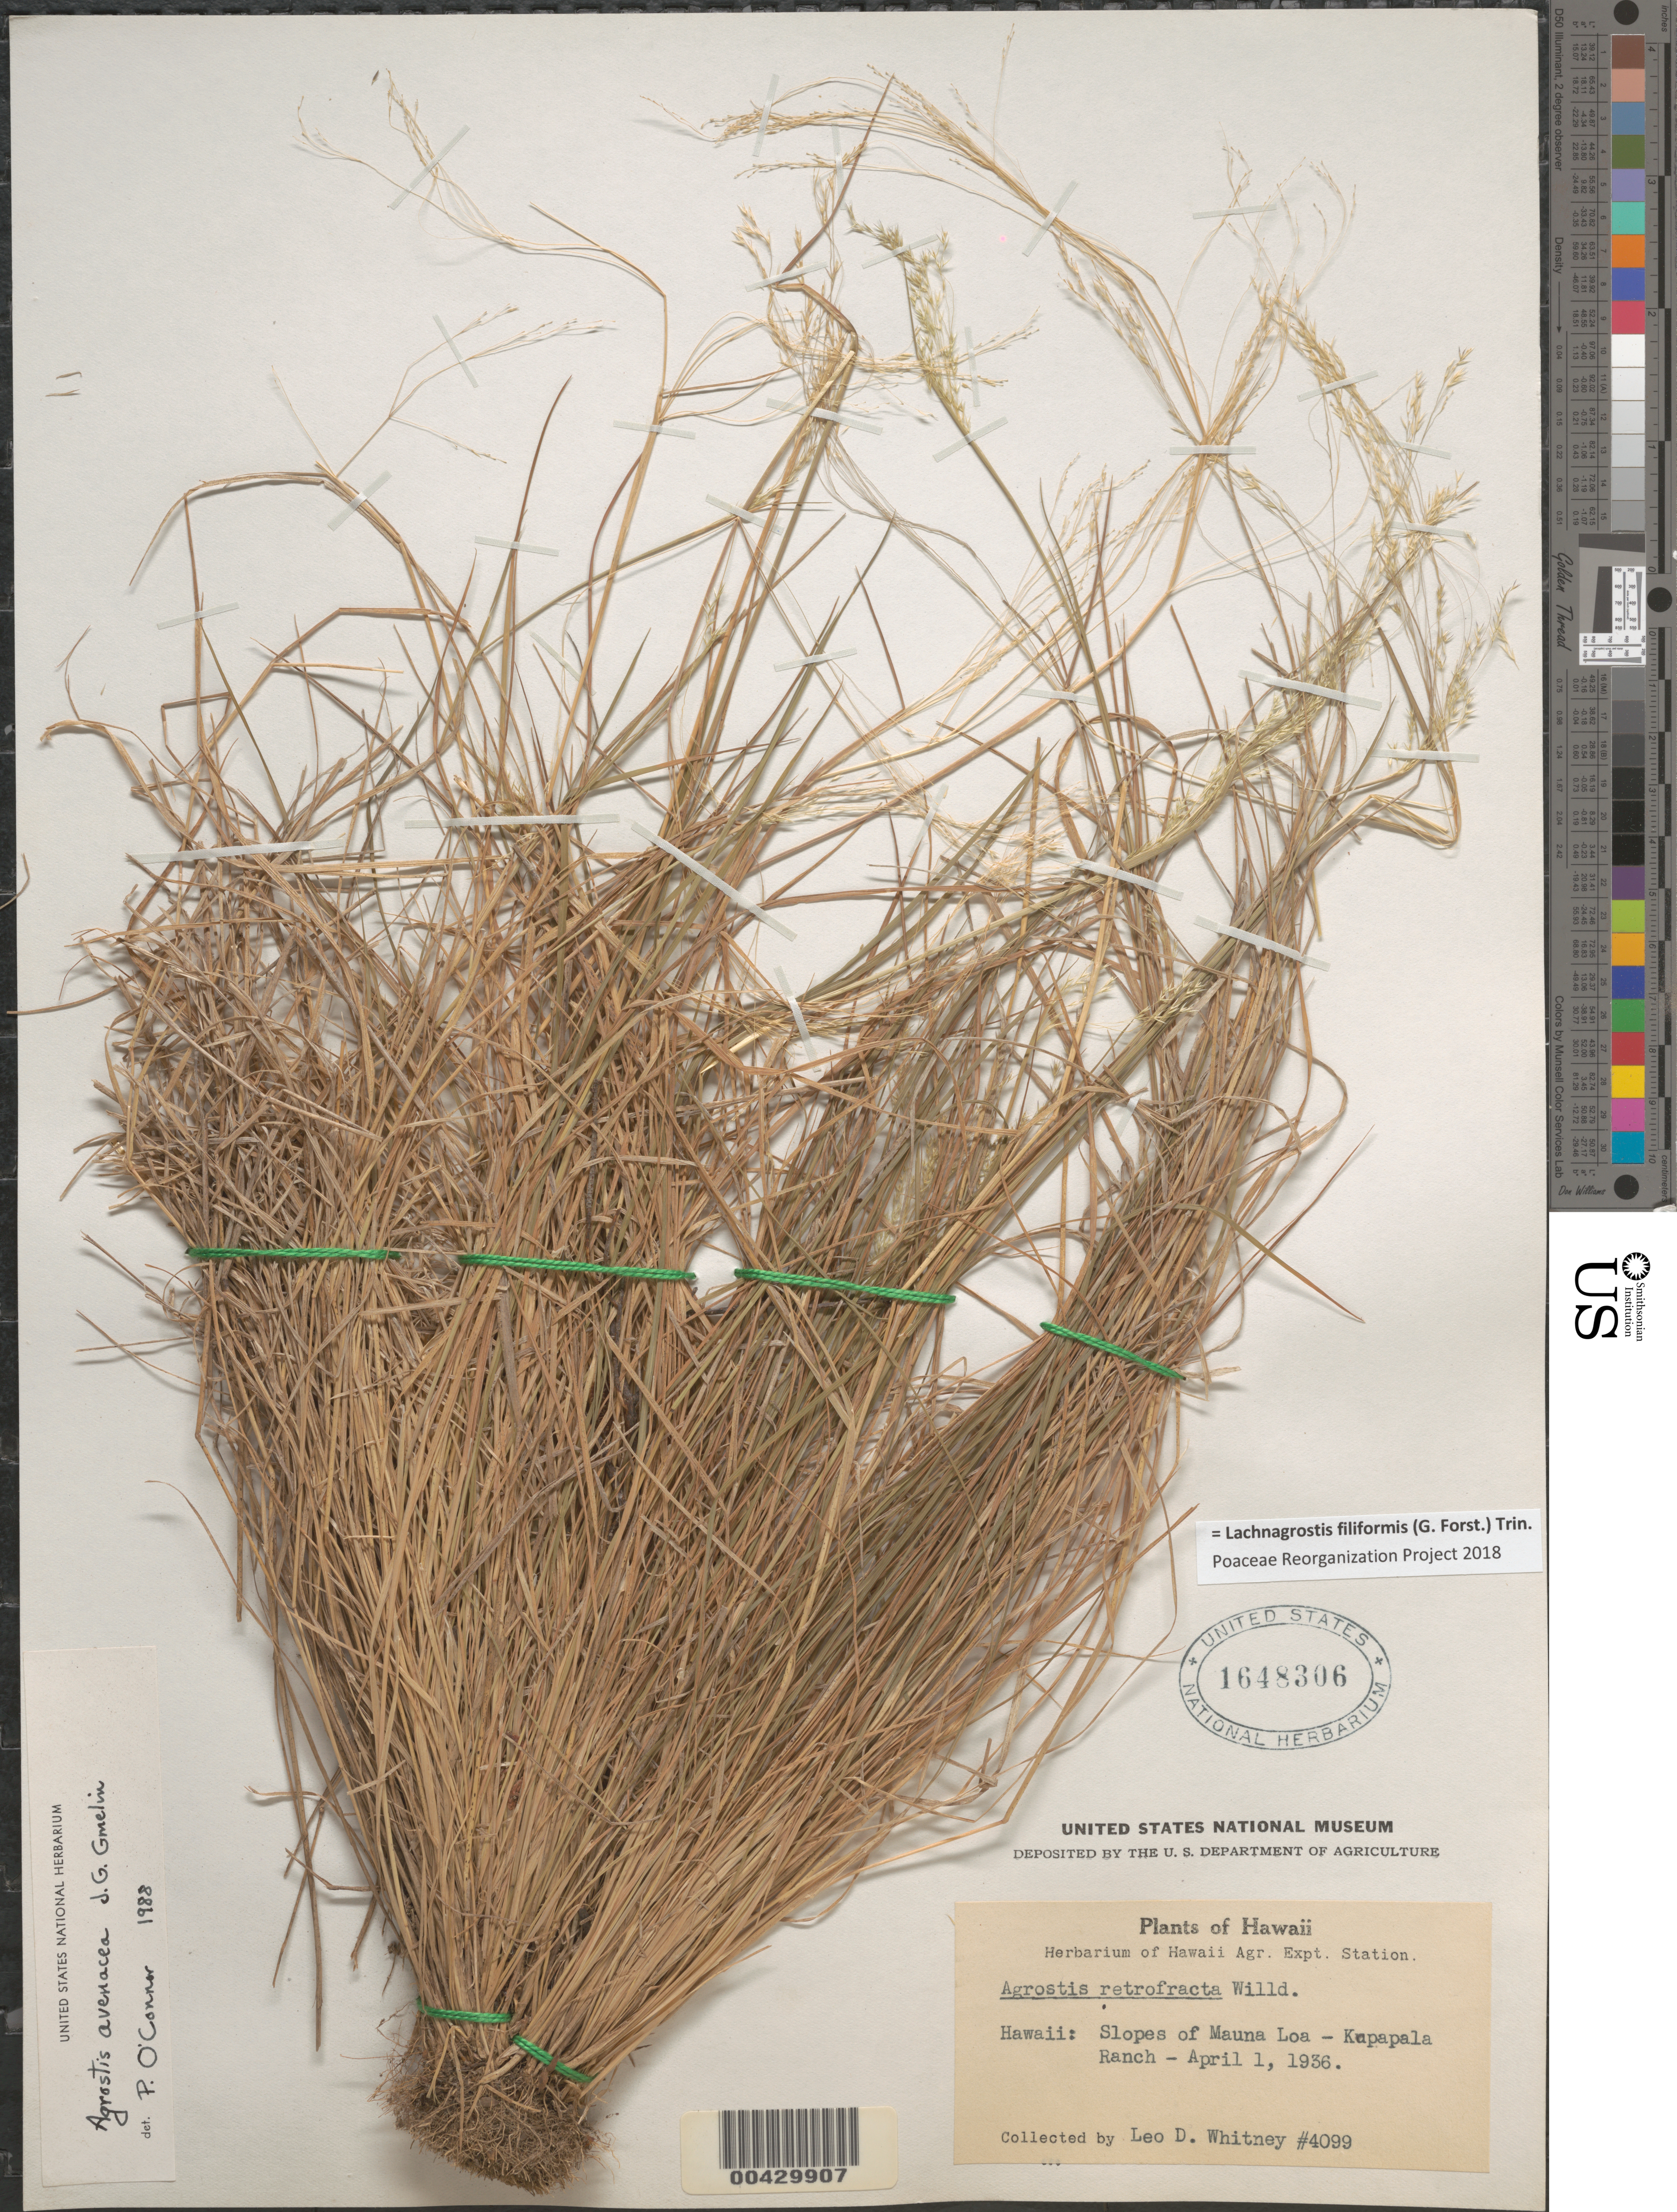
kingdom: Plantae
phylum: Tracheophyta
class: Liliopsida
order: Poales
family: Poaceae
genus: Lachnagrostis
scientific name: Lachnagrostis filiformis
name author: (J.R. Forst.) Trin.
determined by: Poaceae Reorganization Project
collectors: L. Whitney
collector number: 4099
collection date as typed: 1 Apr 1936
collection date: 1936-04-01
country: United States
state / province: Hawaii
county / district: Hawaii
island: Hawaii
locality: Slopes of Mauna Loa, Kapapala Ranch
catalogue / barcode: US 1648306